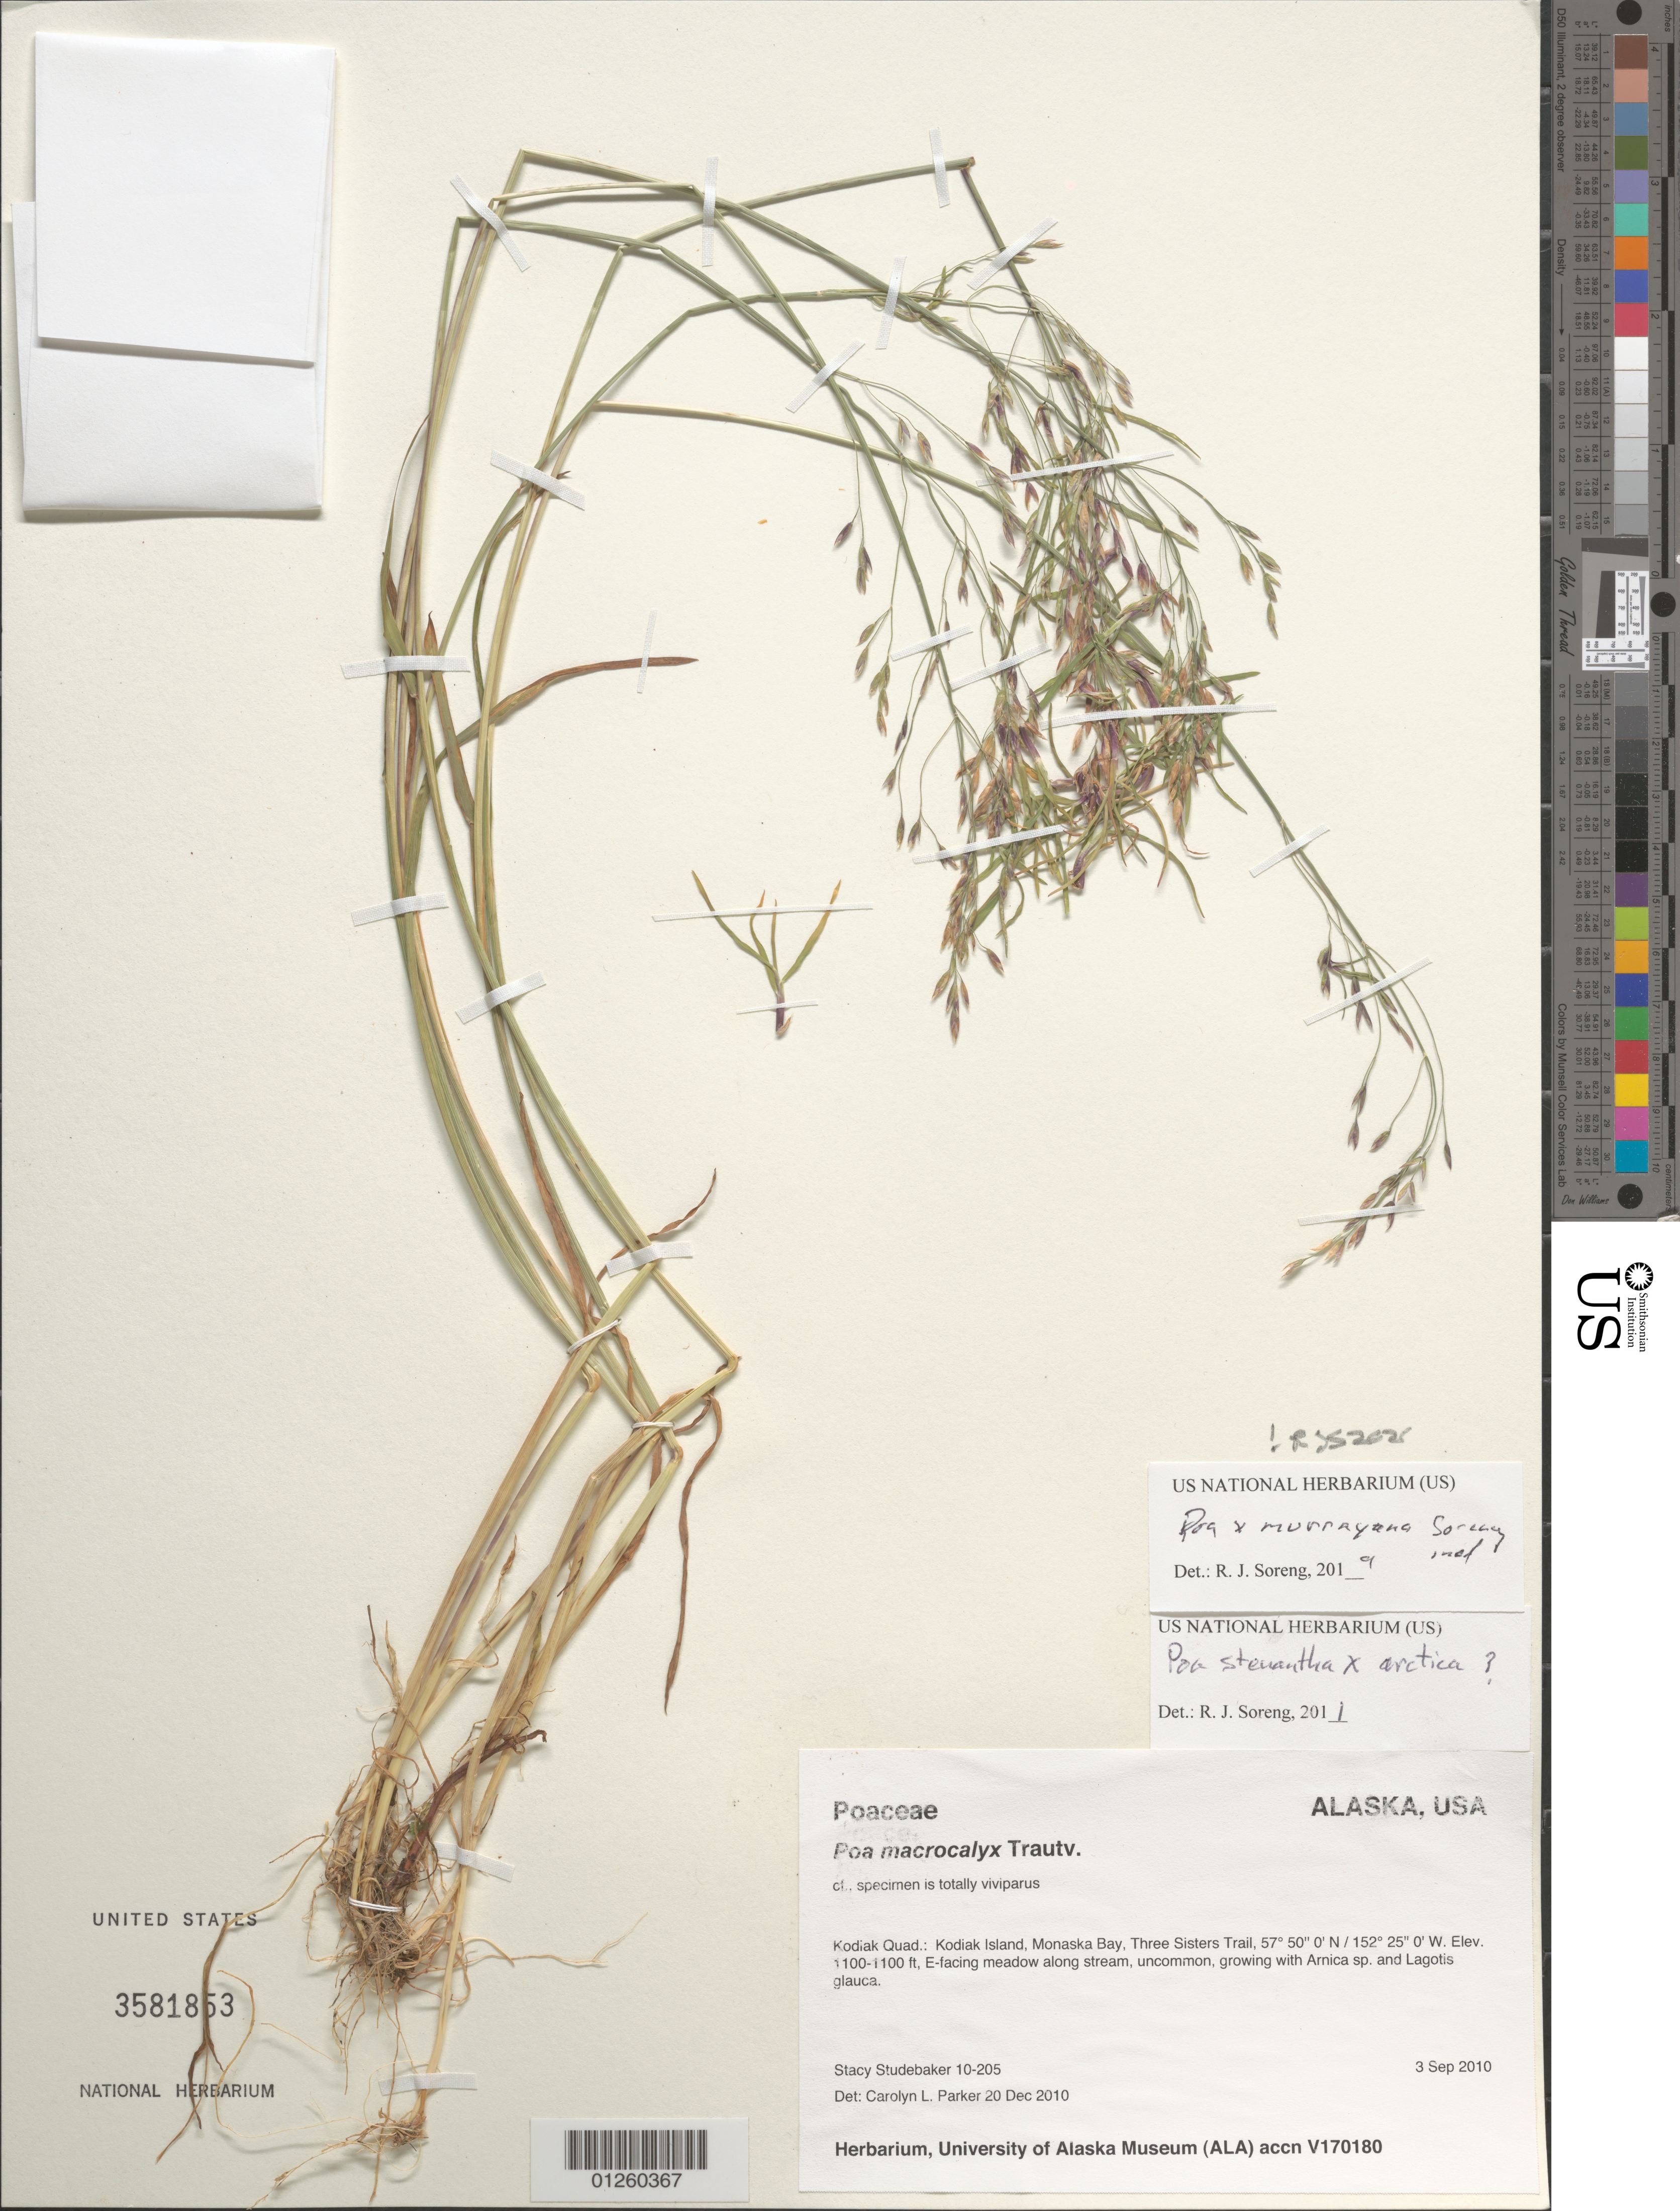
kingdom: Plantae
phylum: Tracheophyta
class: Liliopsida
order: Poales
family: Poaceae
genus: Poa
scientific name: Poa stenantha Trin. x P. arctica R.Br.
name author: ined.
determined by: Soreng, Robert J., Research Associate (BOT), Smithsonian Institution - National Museum of Natural History (UNITED STATES)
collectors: S. Studebaker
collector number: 10-205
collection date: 2010-09-03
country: United States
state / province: Alaska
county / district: Kodiak Island Borough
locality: Kodiak Island, Monaska Bay, Three Sisters Trail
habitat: E facing meadow along stream, uncommon, with Arnica sp., and Lagotis glauca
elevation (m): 335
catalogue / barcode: US 3581853